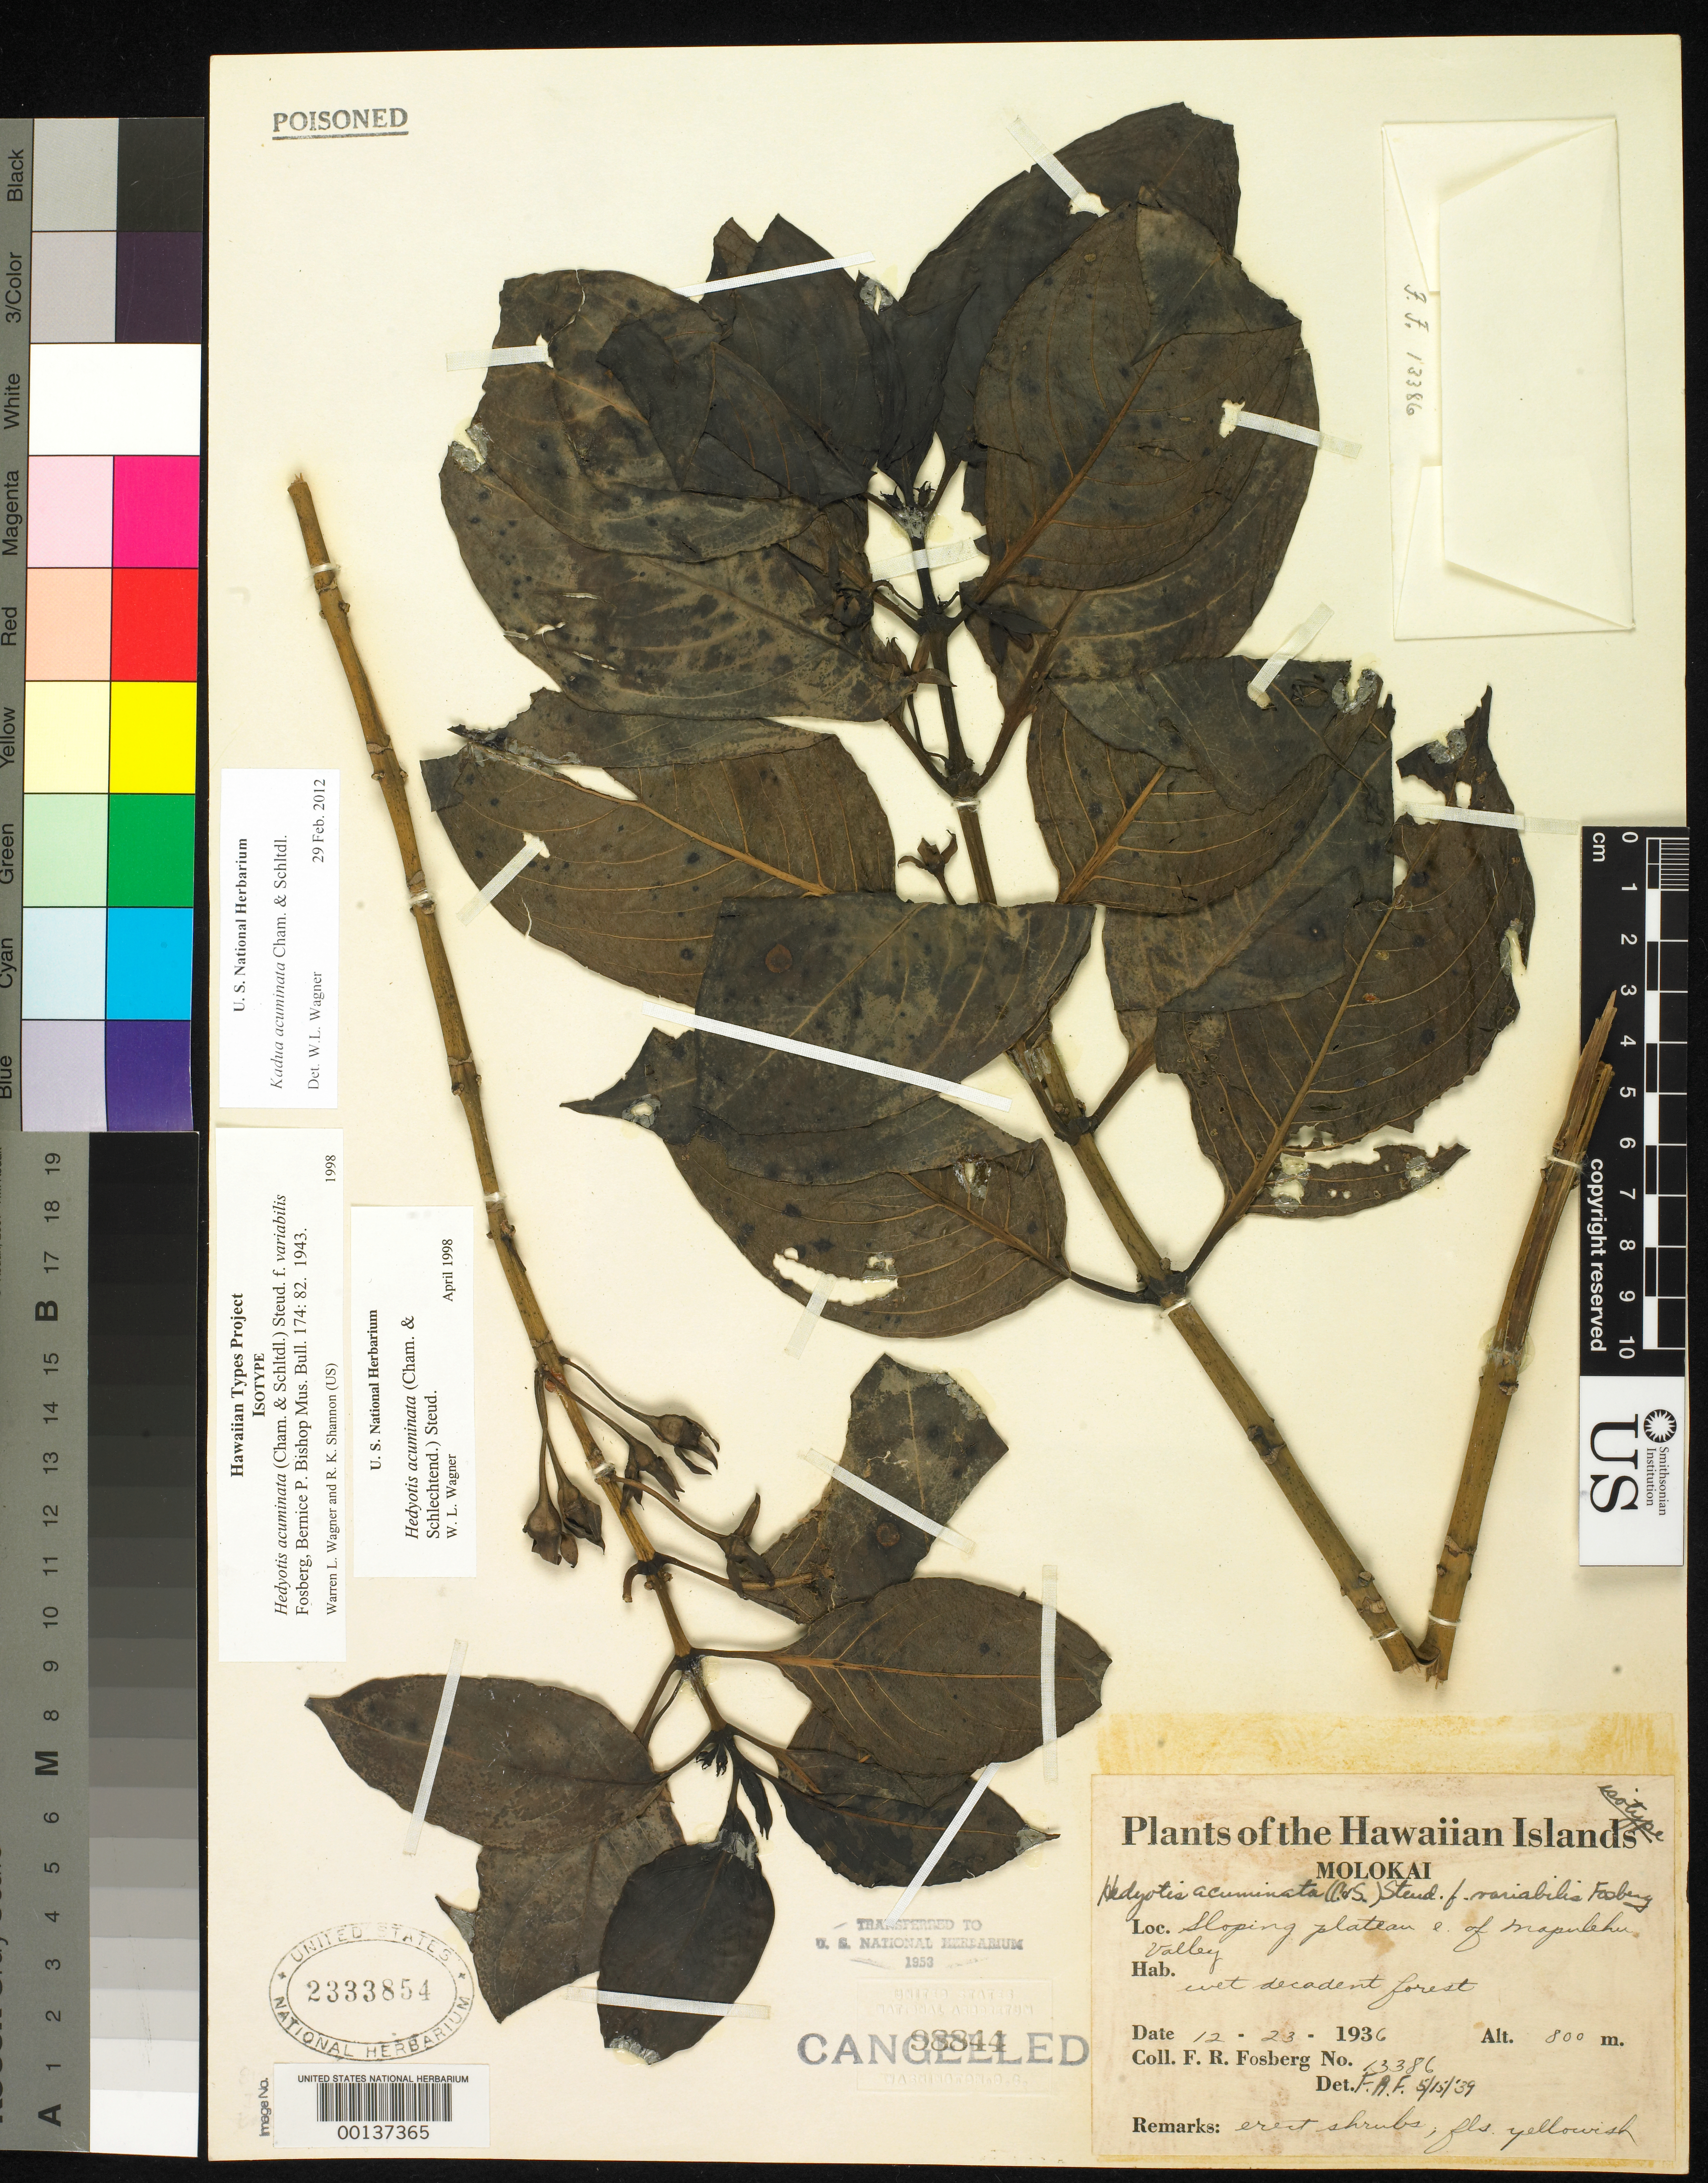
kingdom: Plantae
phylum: Tracheophyta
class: Magnoliopsida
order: Gentianales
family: Rubiaceae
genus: Hedyotis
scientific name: Hedyotis acuminata f. variabilis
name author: Fosberg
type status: Isotype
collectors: F. R. Fosberg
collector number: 13386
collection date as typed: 23 Dec 1936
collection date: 1936-12-23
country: United States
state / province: Hawaii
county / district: Maui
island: Moloka'i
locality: Sloping plateau E of Mapulehu valley.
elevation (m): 800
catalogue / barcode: US 2333854